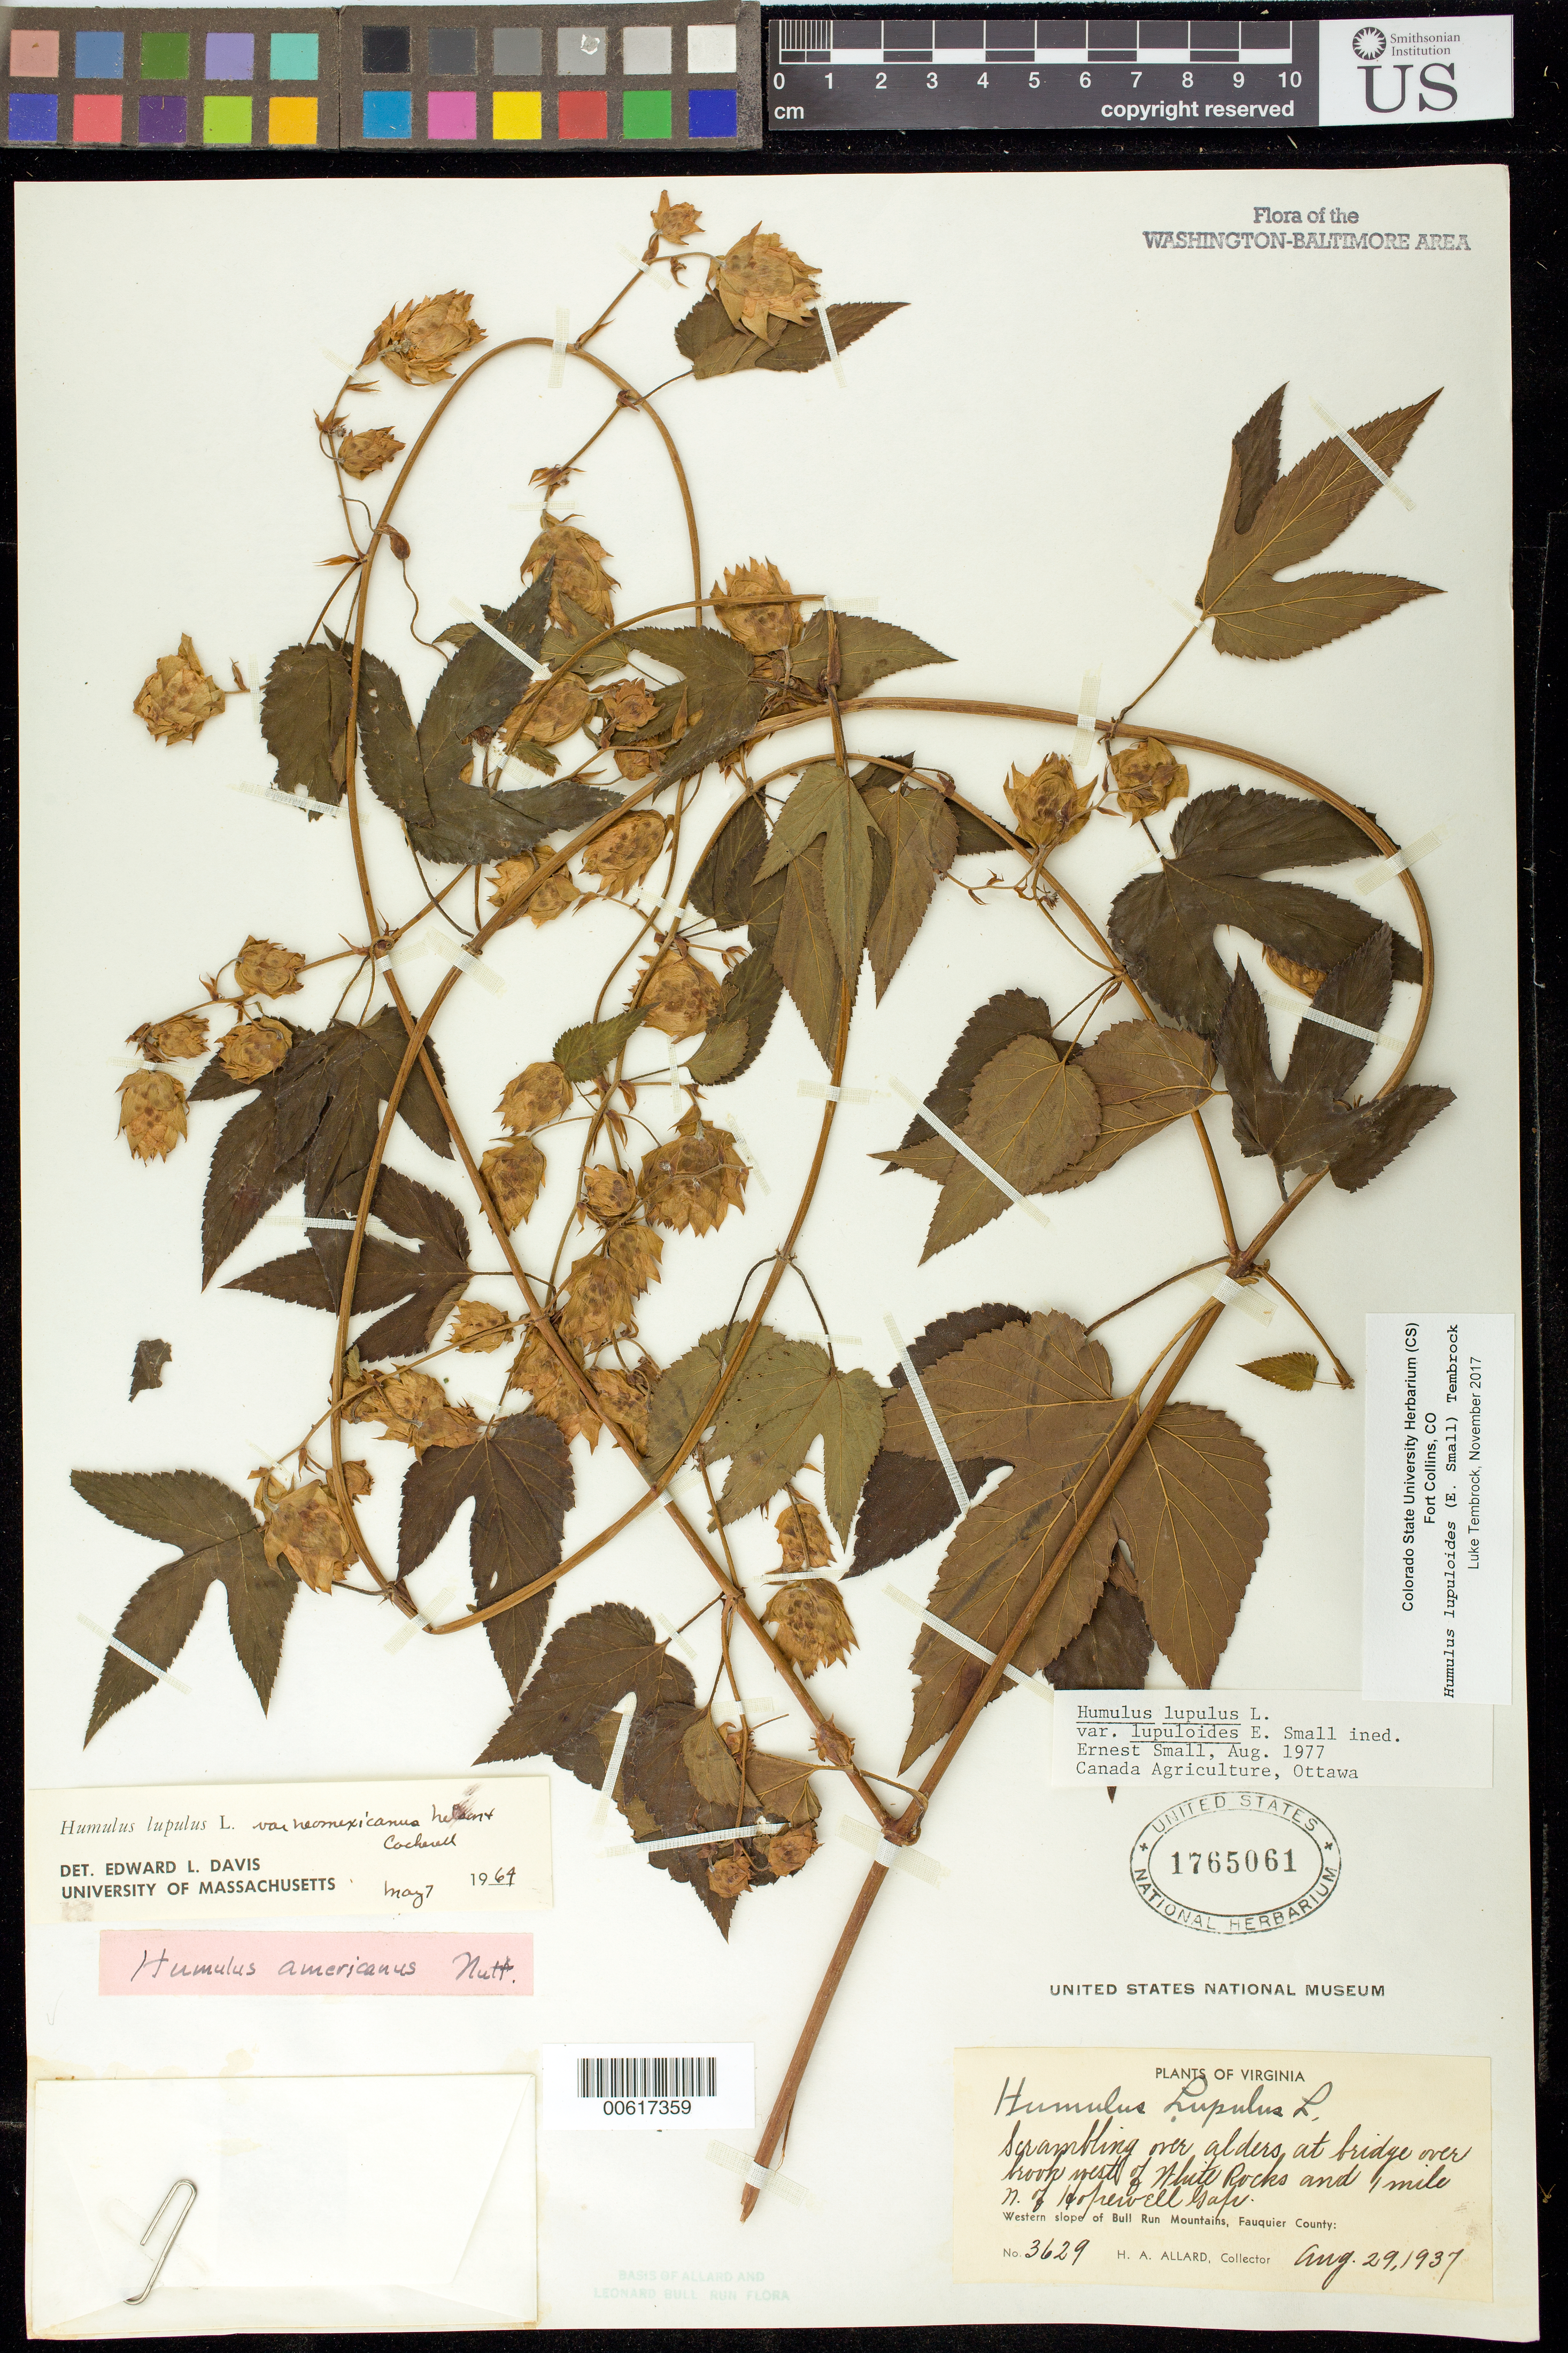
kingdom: Plantae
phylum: Tracheophyta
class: Magnoliopsida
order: Rosales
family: Cannabaceae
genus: Humulus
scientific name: Humulus americanus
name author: Nutt.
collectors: H. A. Allard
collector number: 3629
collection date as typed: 29 Aug 1937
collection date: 1937-08-29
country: United States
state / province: Virginia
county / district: Fauquier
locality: W of White Rocks and N of Hopewell Gap Bull Run Mts.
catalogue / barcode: US 1765061